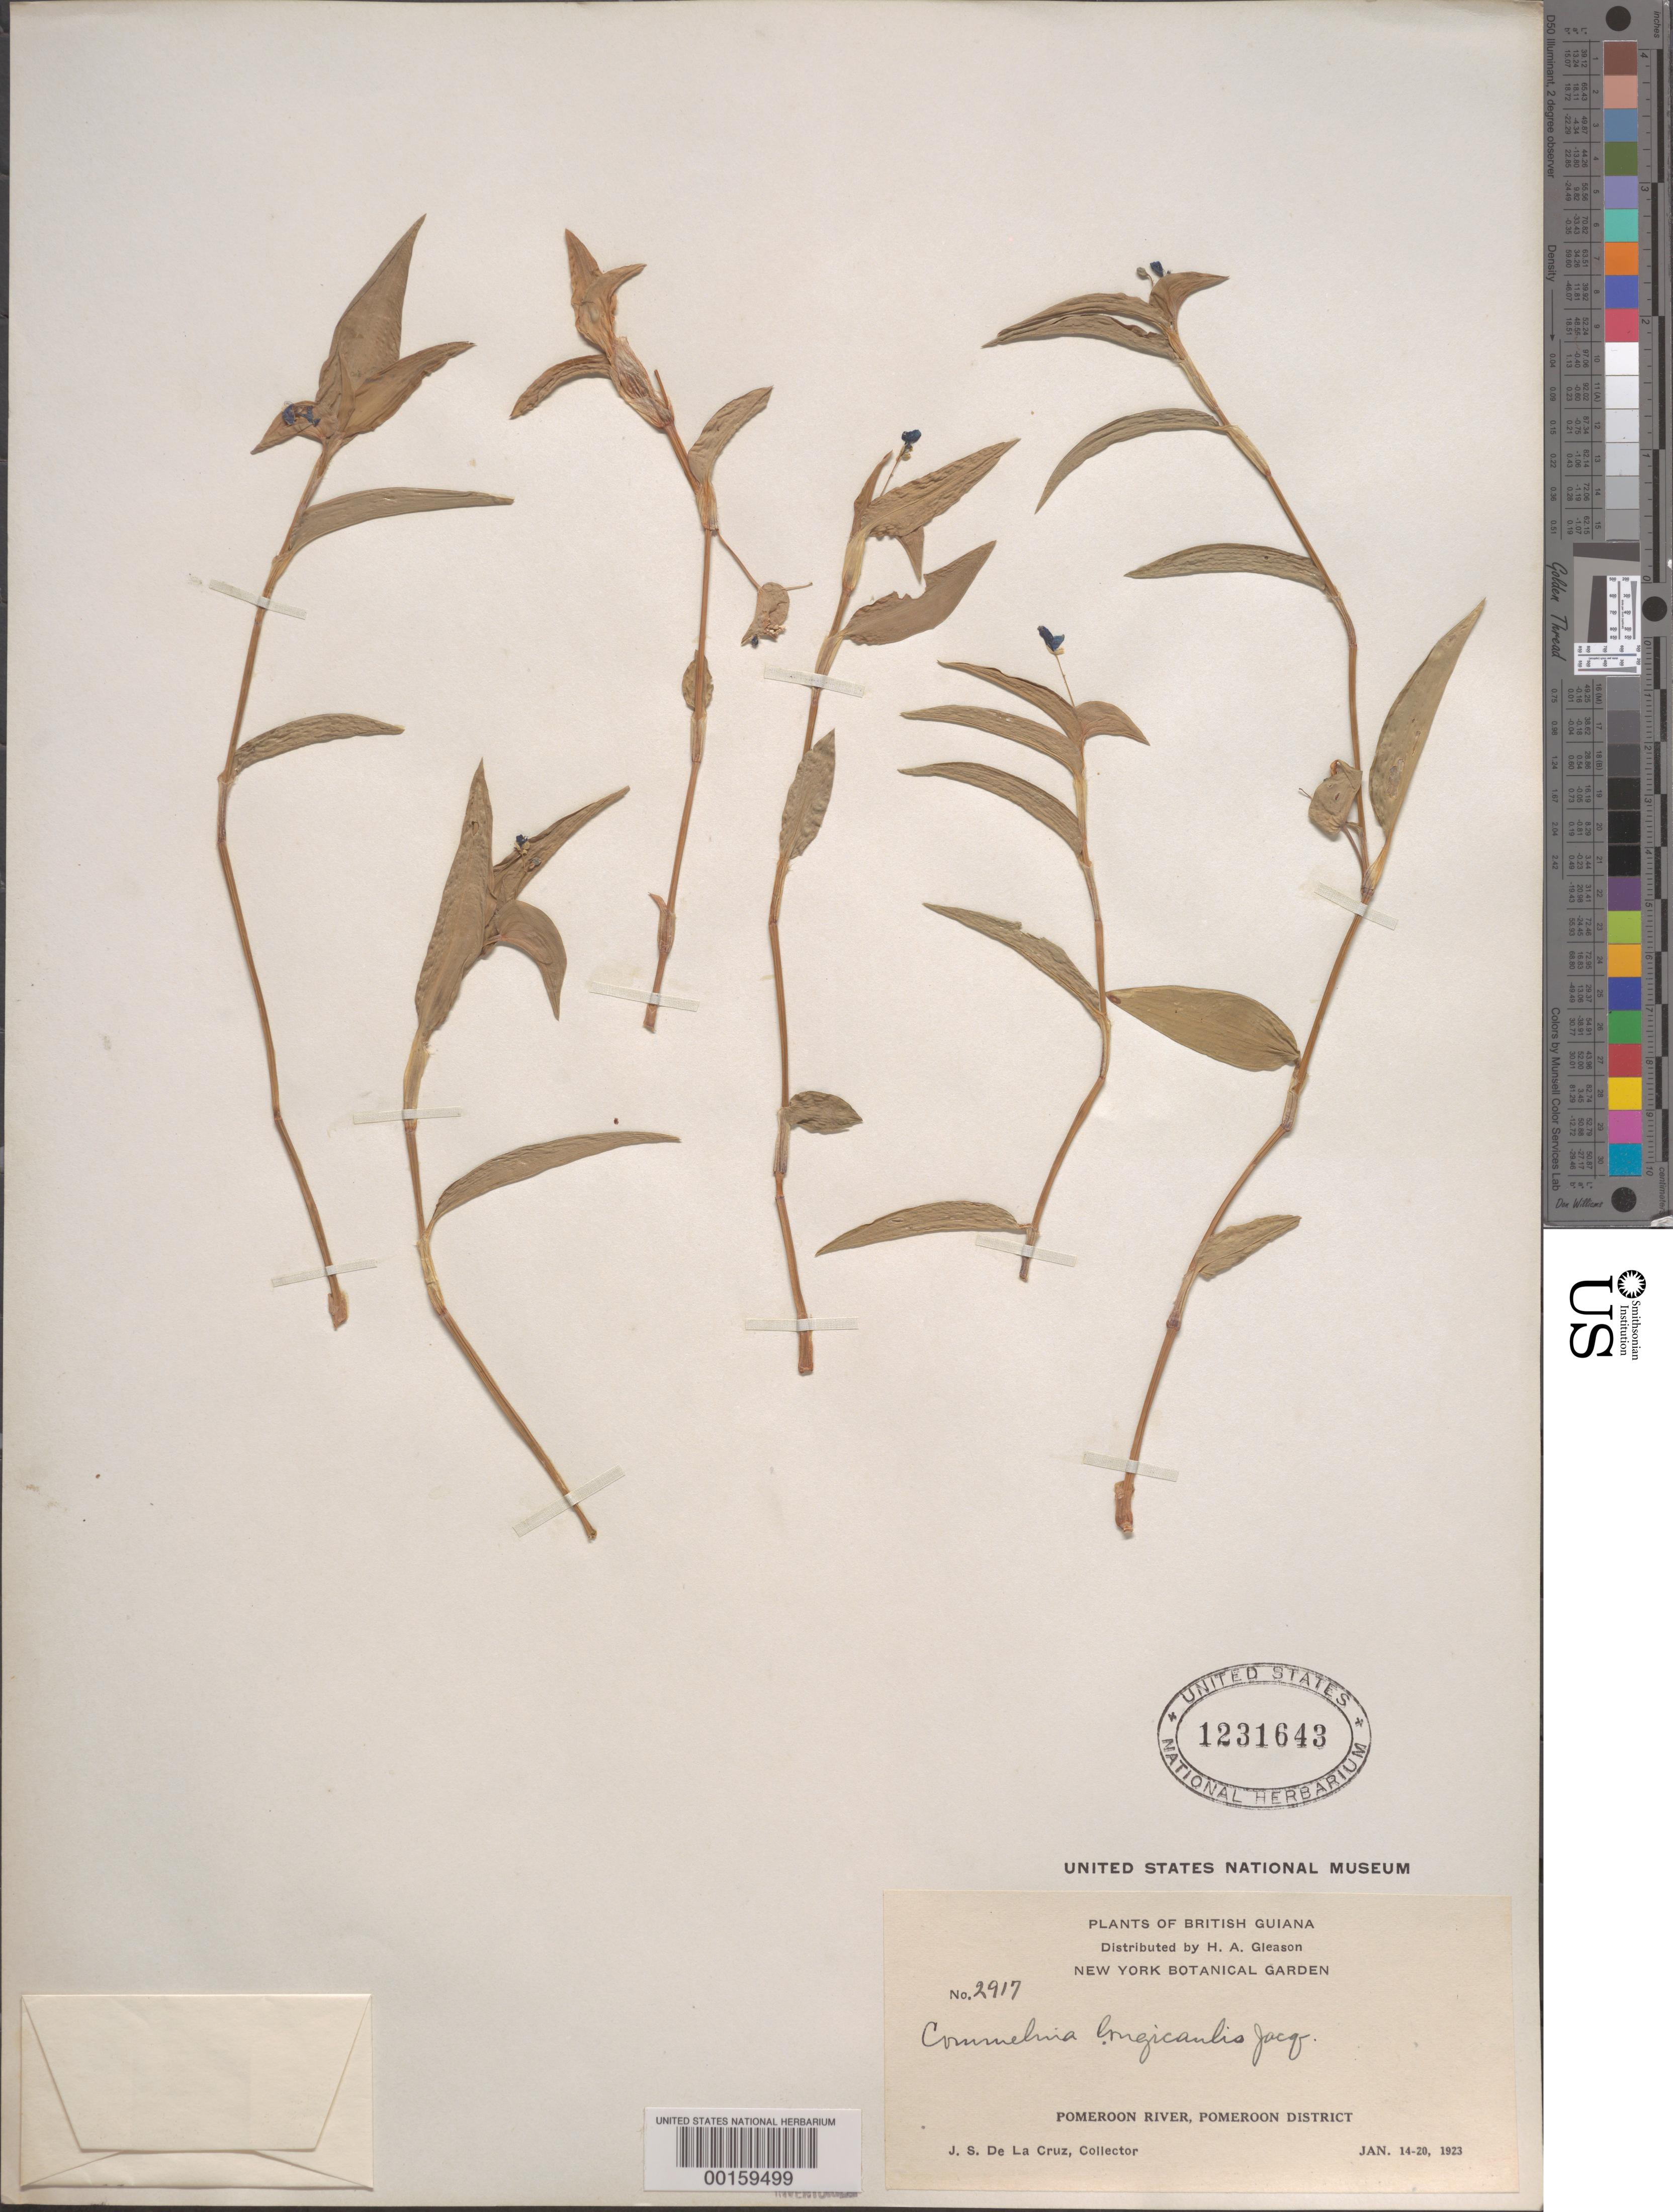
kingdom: Plantae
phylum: Tracheophyta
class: Liliopsida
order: Commelinales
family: Commelinaceae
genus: Commelina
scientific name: Commelina diffusa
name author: Burm. f.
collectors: J. S. de la Cruz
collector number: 2917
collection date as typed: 14 Jan 1923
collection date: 1923-01-14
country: Guyana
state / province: Pomeroon-Supenaam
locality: Pomeroon river, pomeroon dist.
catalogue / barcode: US 1231643